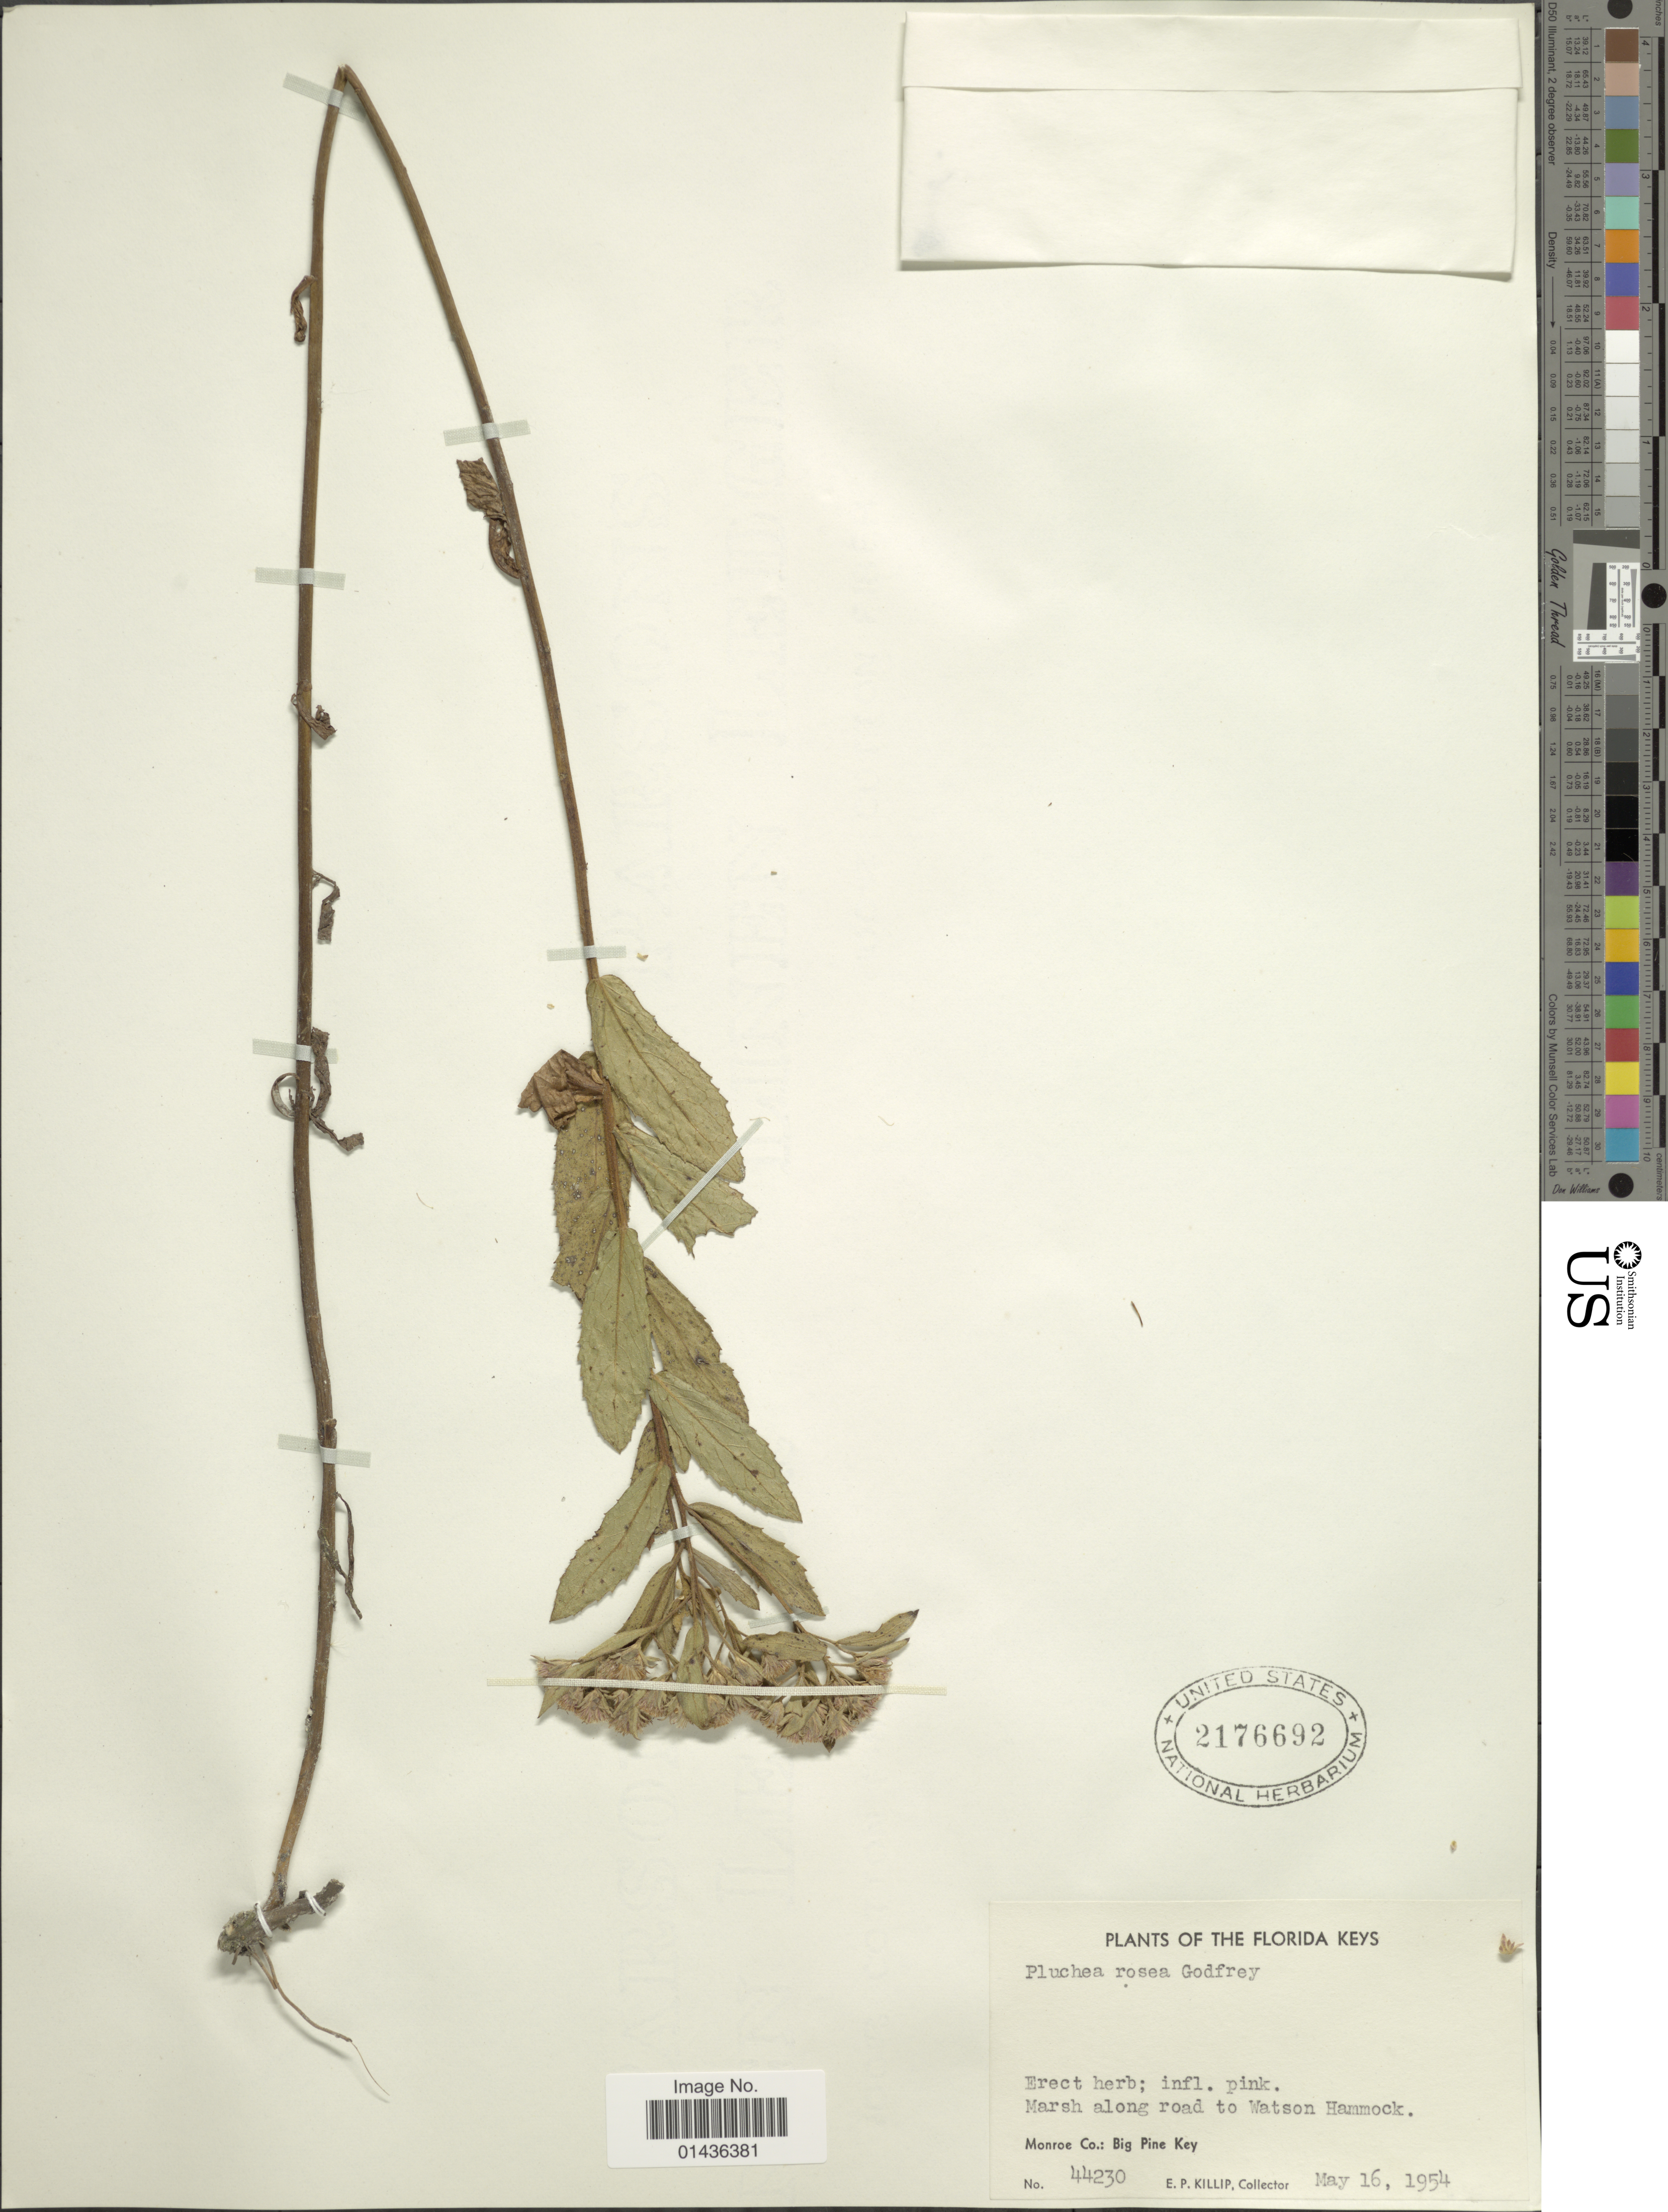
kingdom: Plantae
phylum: Tracheophyta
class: Magnoliopsida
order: Asterales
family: Asteraceae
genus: Pluchea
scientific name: Pluchea rosea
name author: R.K. Godfrey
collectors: E. P. Killip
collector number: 44230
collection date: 1954-05-16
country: United States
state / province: Florida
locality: Florida Keys, along road to Watson Hammock, Monroe Co., Big Pine Key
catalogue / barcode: US 2176692